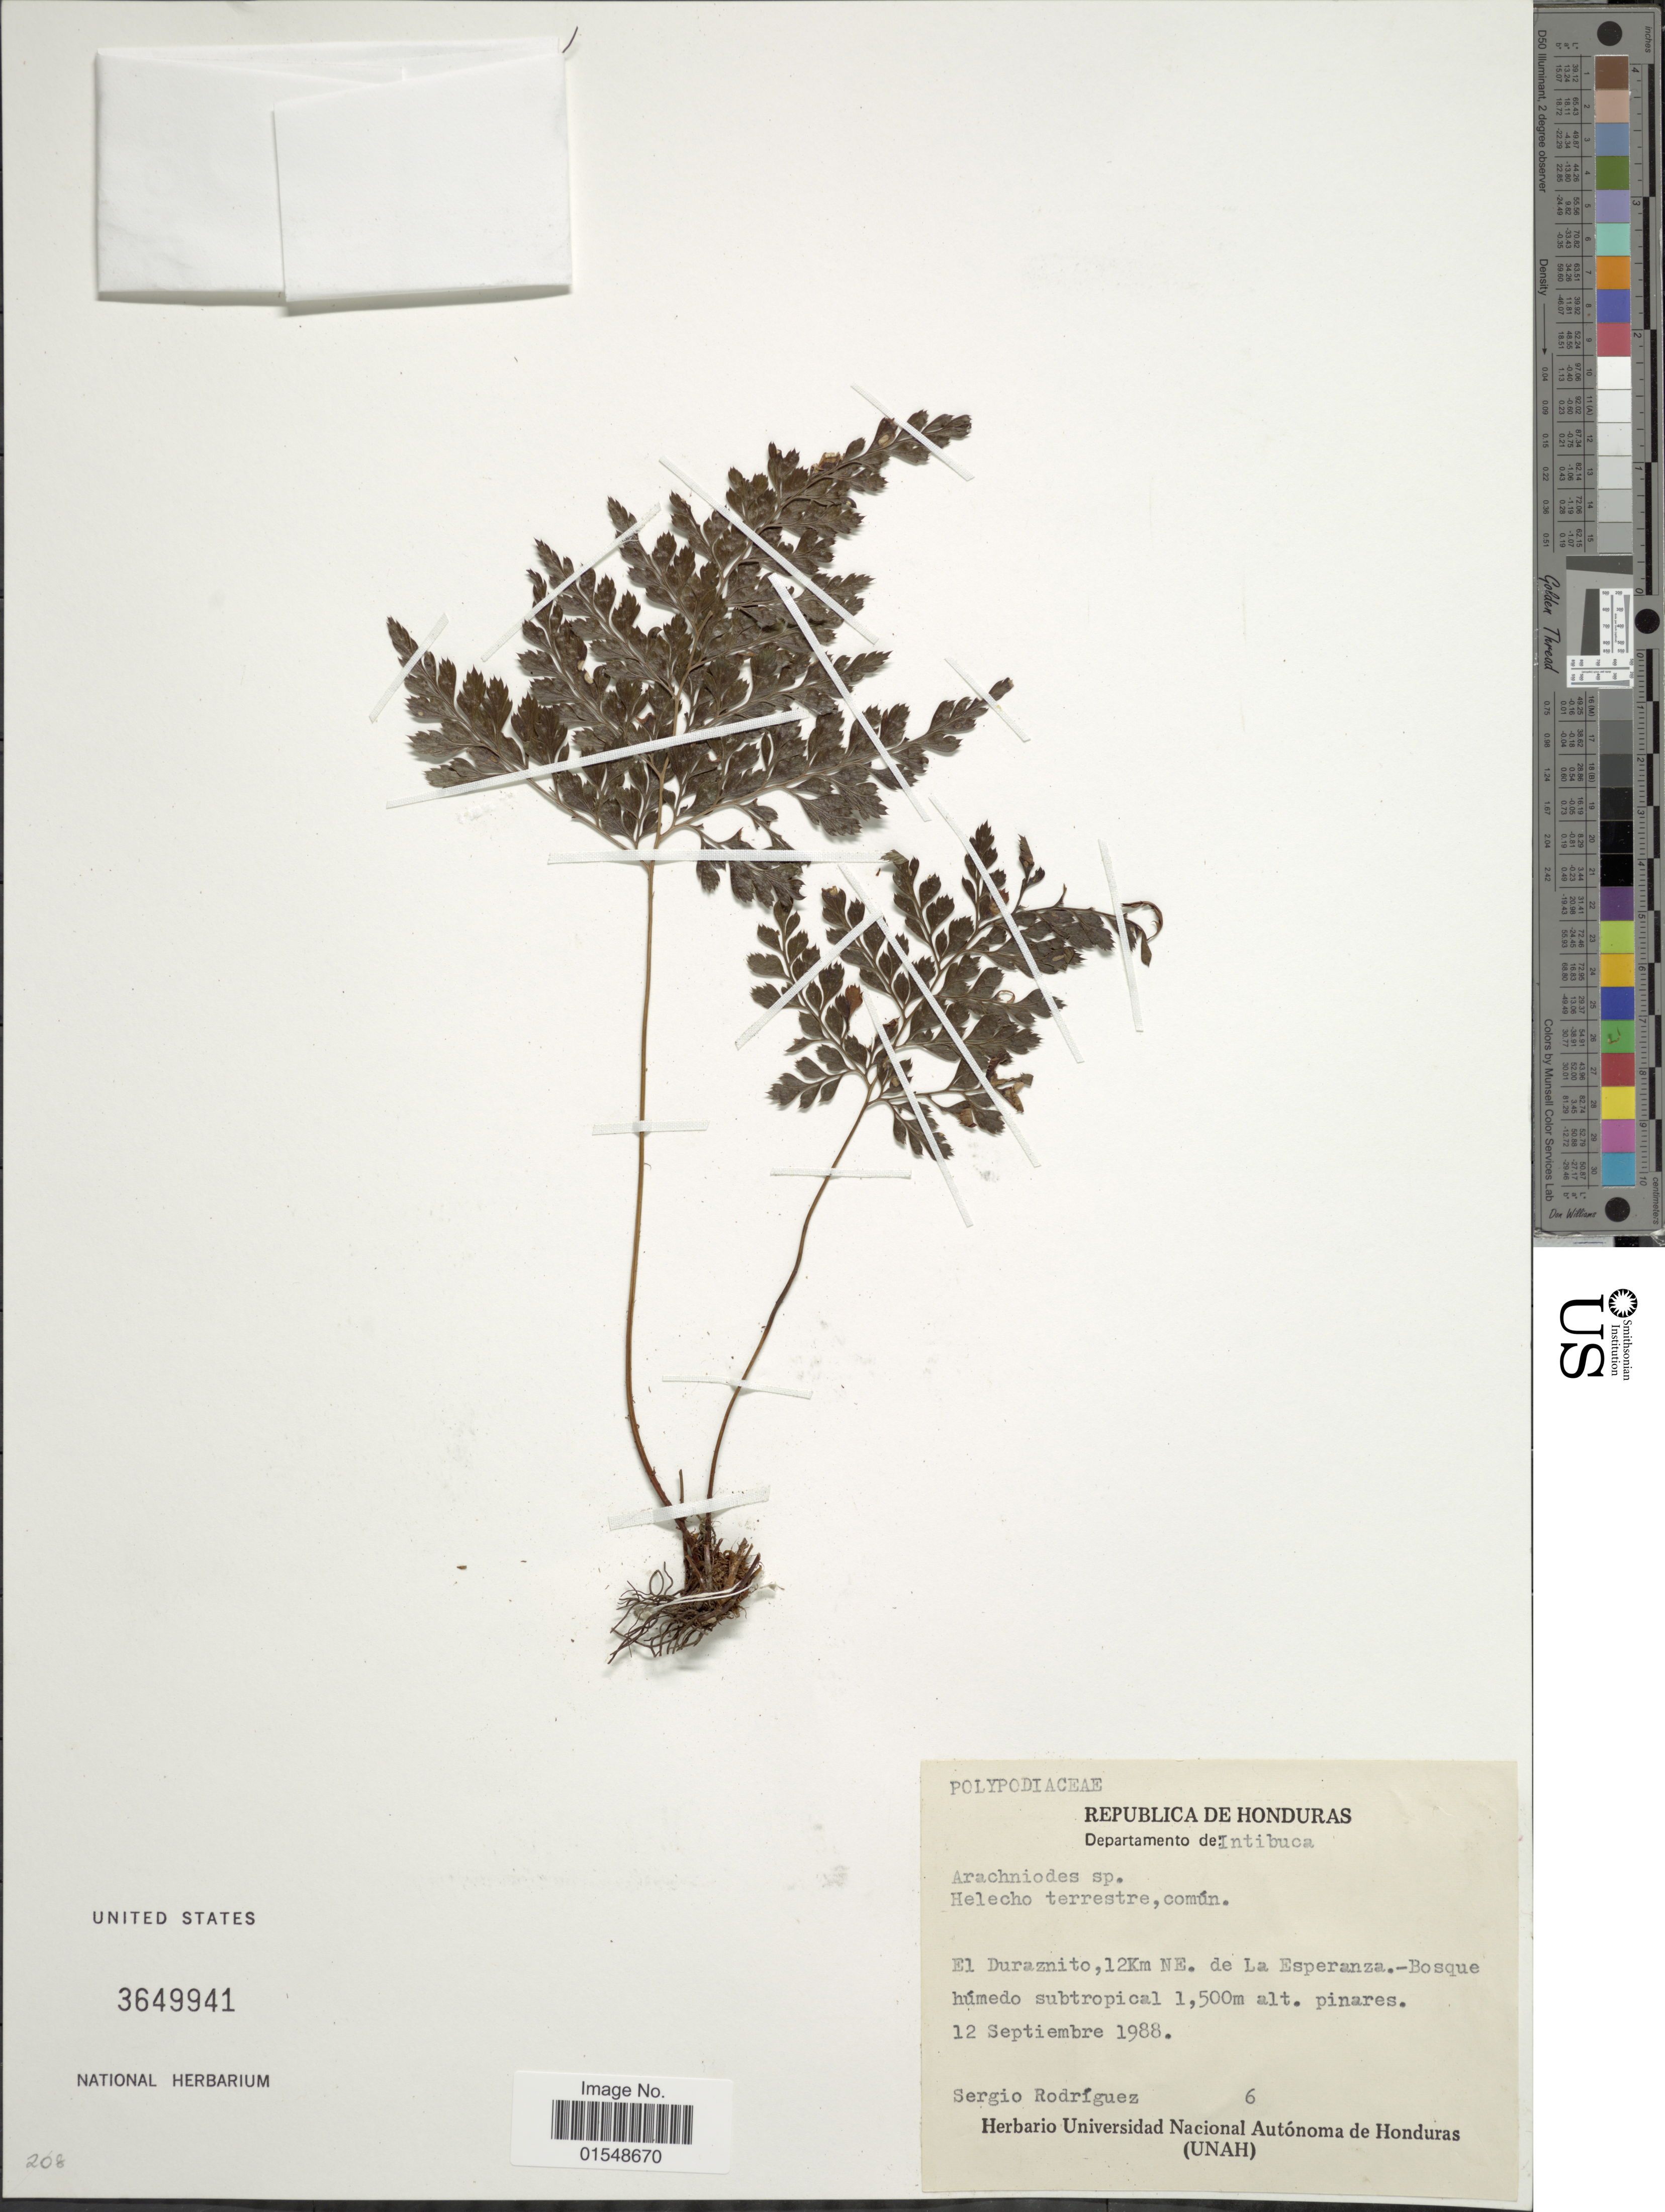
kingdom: Plantae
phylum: Tracheophyta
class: Polypodiopsida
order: Polypodiales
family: Dryopteridaceae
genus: Arachniodes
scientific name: Arachniodes denticulata var. jucunda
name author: (Fée) Lellinger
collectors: S. Rodríguez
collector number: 6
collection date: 1988-09-12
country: Honduras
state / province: Intibuca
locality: Republica de Honduras, El Duraznito, 12 Km NE. de La Esperanza- Bosque húmedo subtropical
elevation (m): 1500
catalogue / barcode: US 3649941